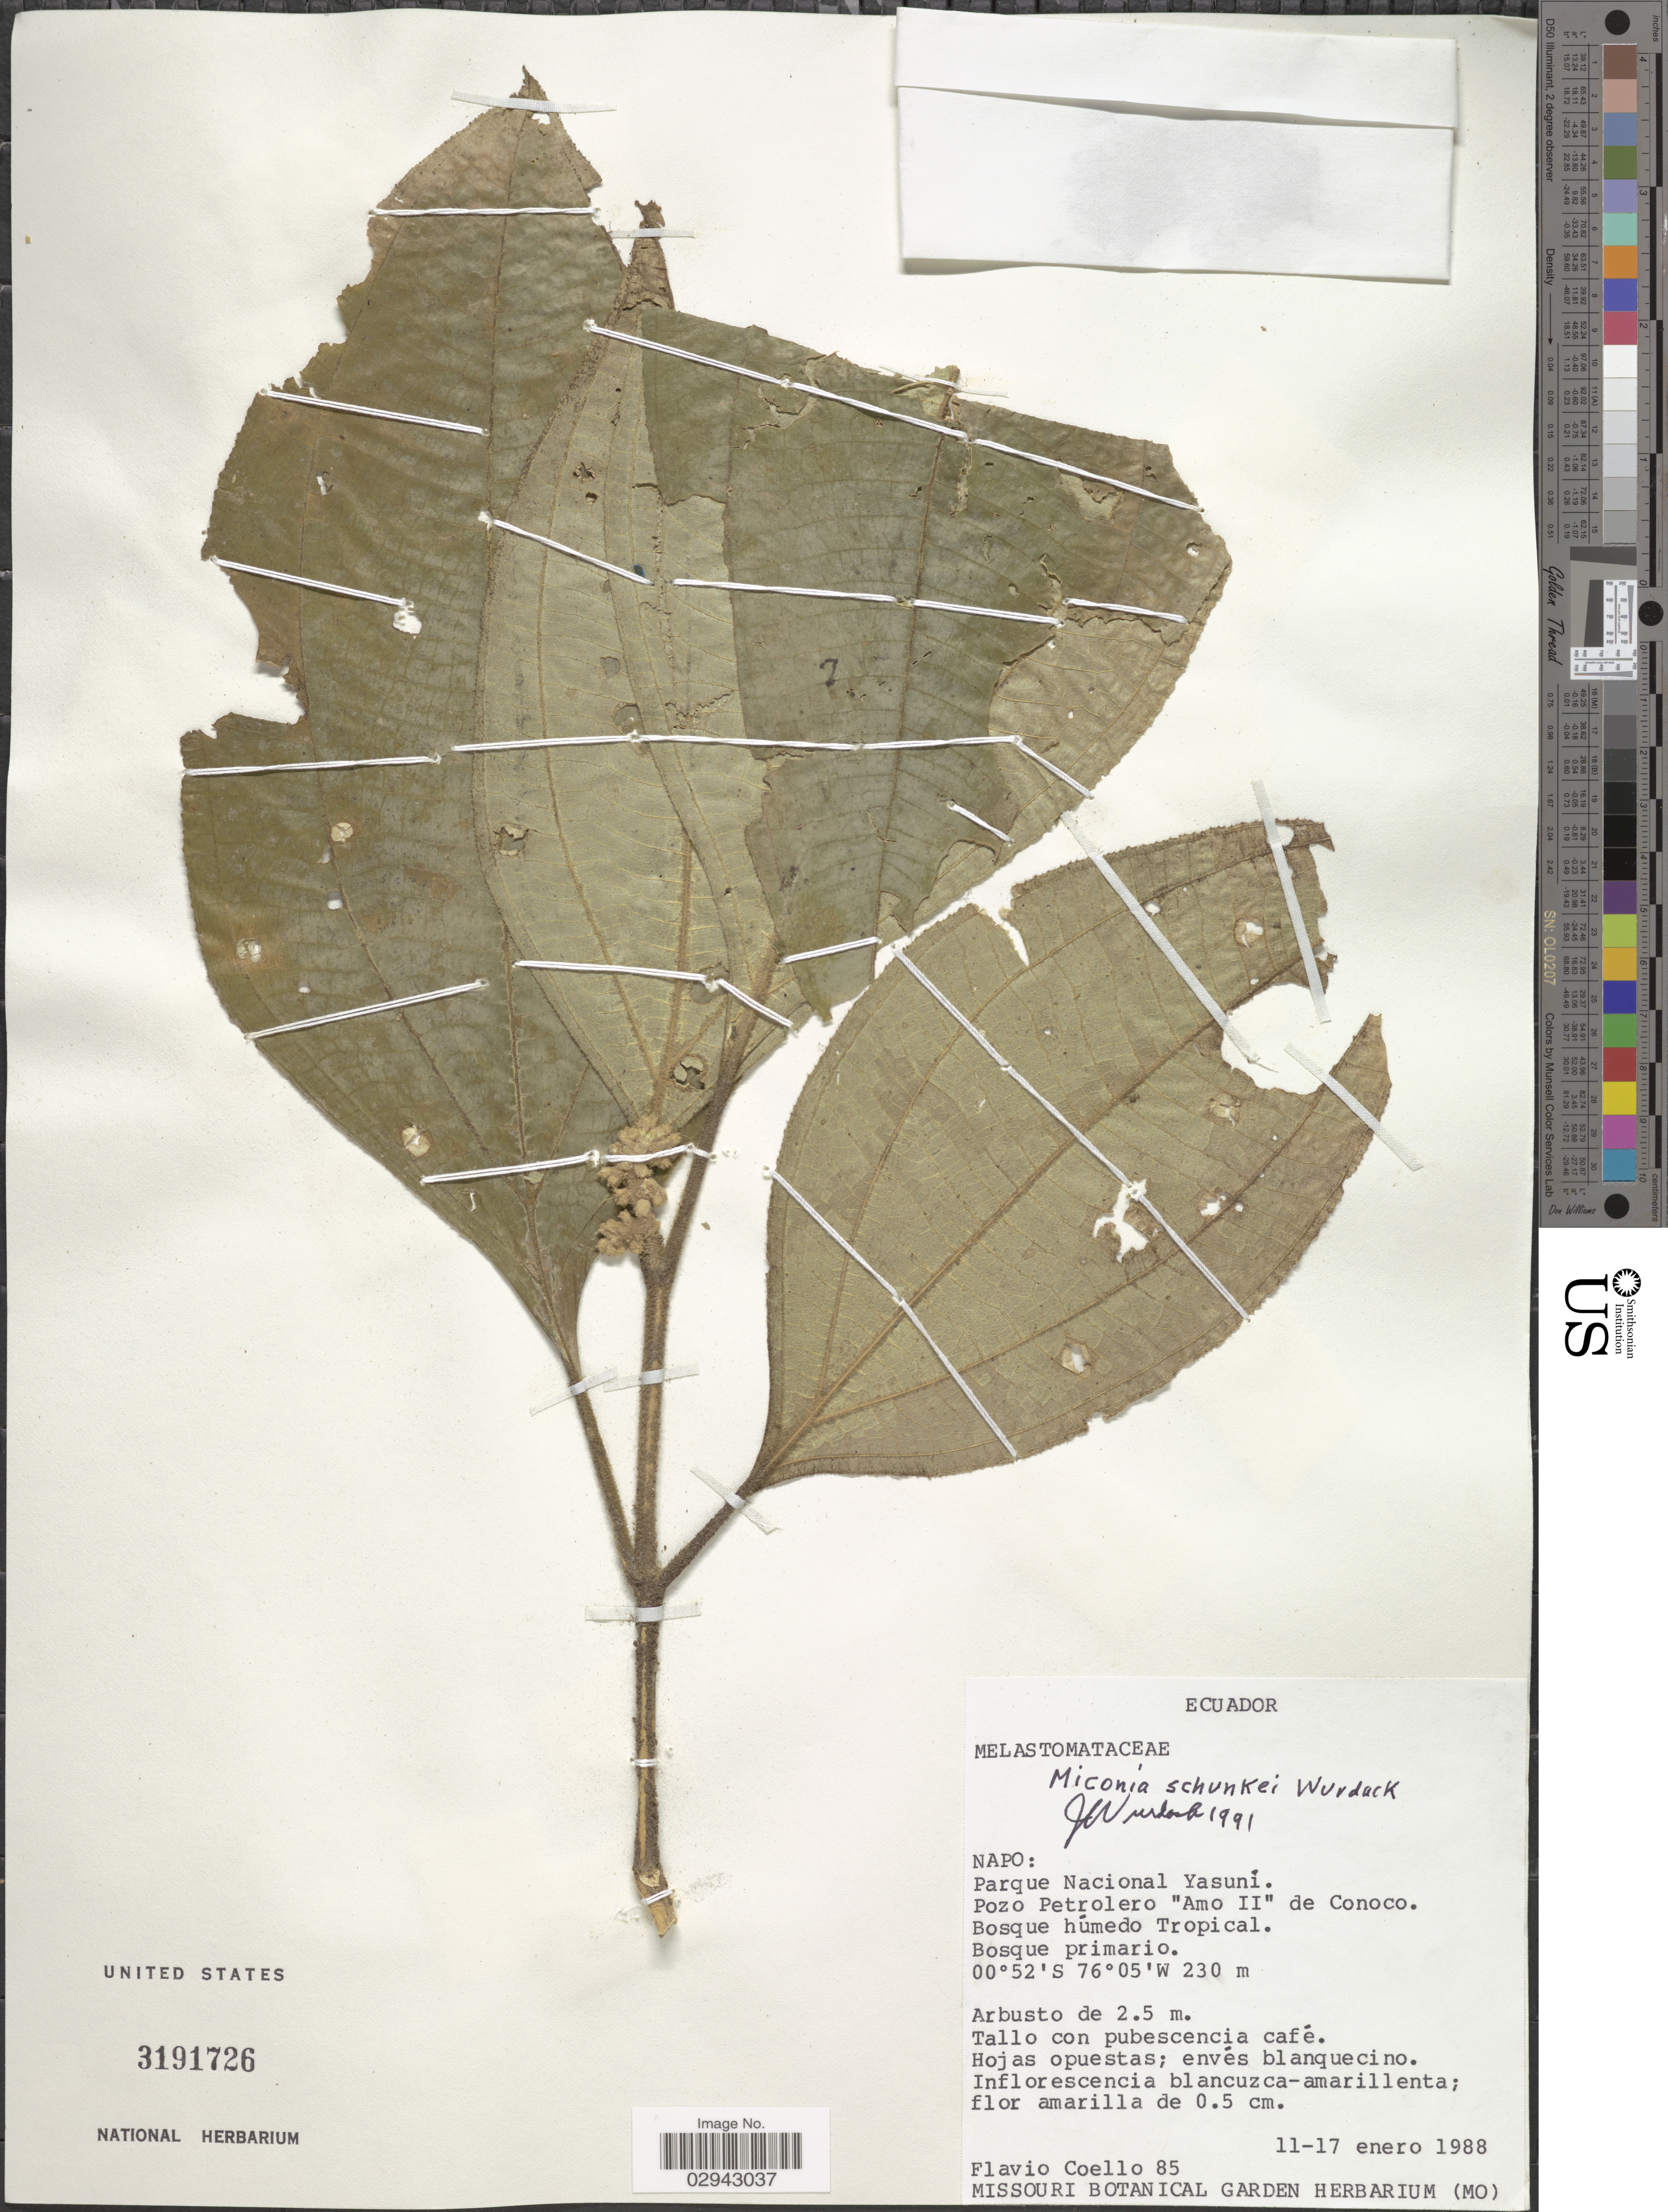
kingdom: Plantae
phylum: Tracheophyta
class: Magnoliopsida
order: Myrtales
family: Melastomataceae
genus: Miconia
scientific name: Miconia schunkei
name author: Wurdack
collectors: F. Coello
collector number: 85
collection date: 1988-01-11/1988-01-17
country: Ecuador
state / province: Napo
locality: Parque Nacional Yasuní. Pozo Petrolero "Amo II" de Conoco.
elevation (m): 230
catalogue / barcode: US 3191726